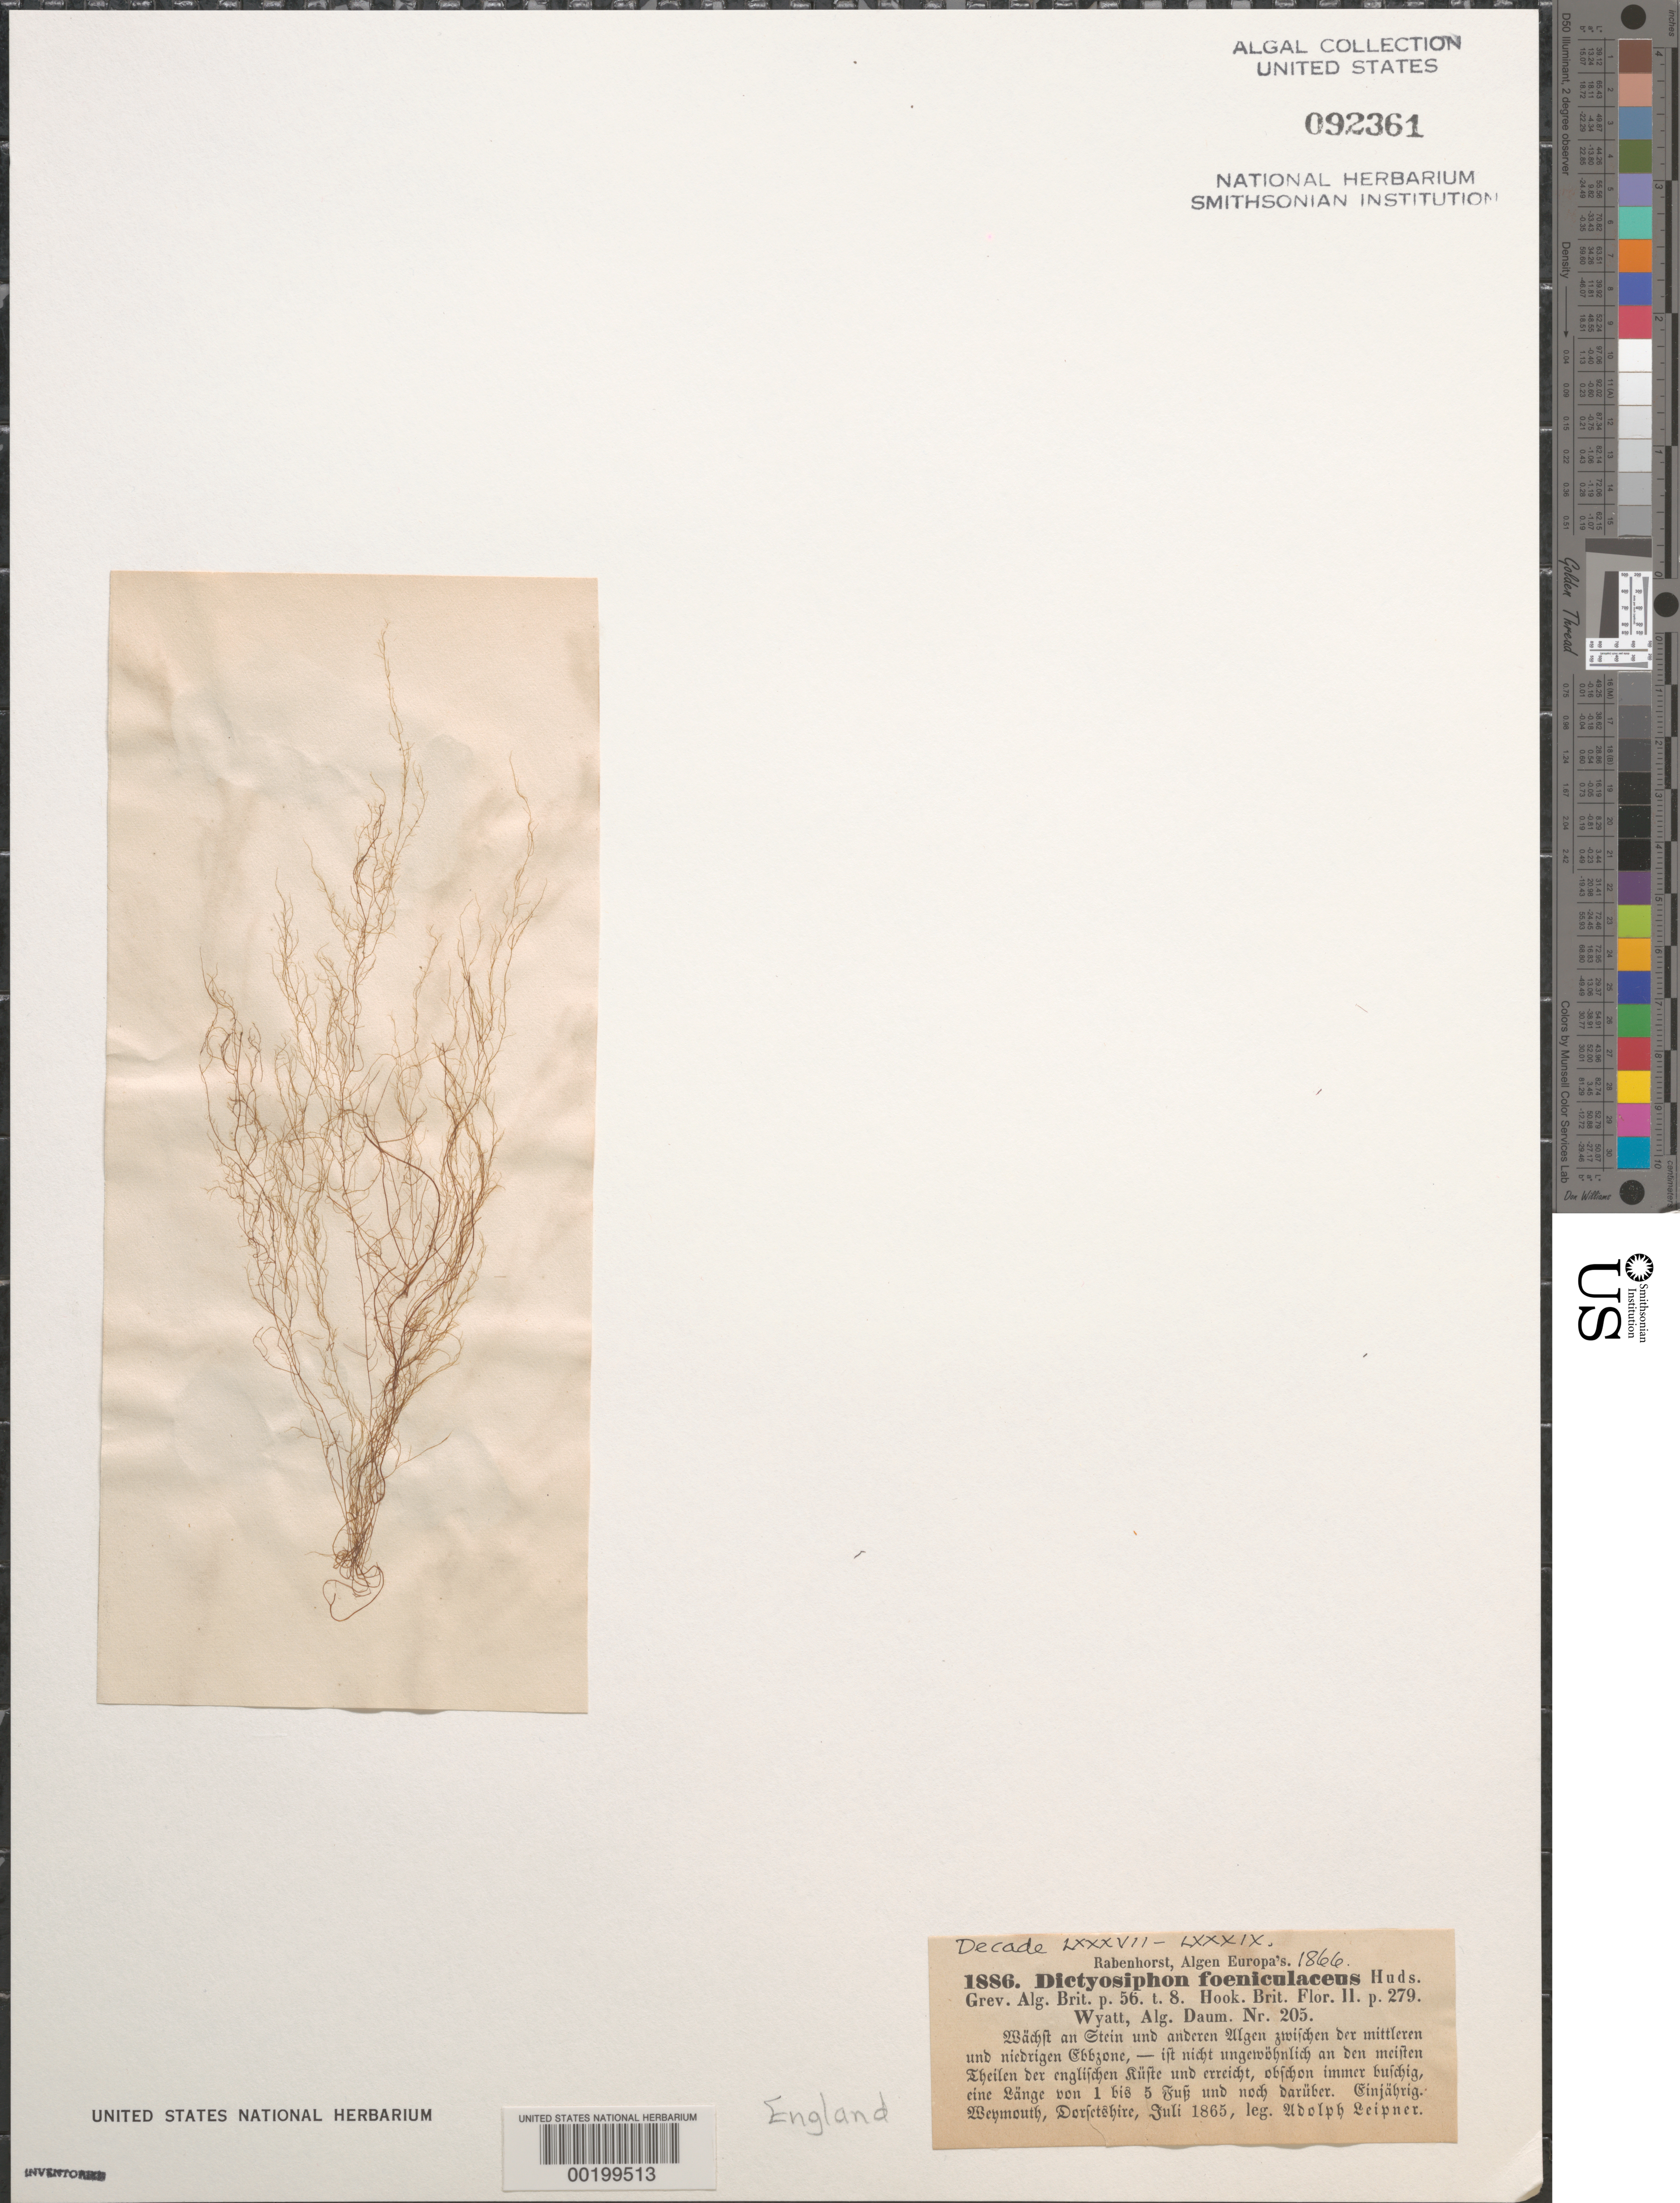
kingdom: Chromista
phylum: Ochrophyta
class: Phaeophyceae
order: Dictyosiphonales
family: Dictyosiphonaceae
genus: Dictyosiphon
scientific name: Dictyosiphon foeniculaceus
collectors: A. Leipner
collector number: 1886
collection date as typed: Jul 1865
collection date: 1865-07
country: United Kingdom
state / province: England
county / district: Dorset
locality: Weymouth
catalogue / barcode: US 92361